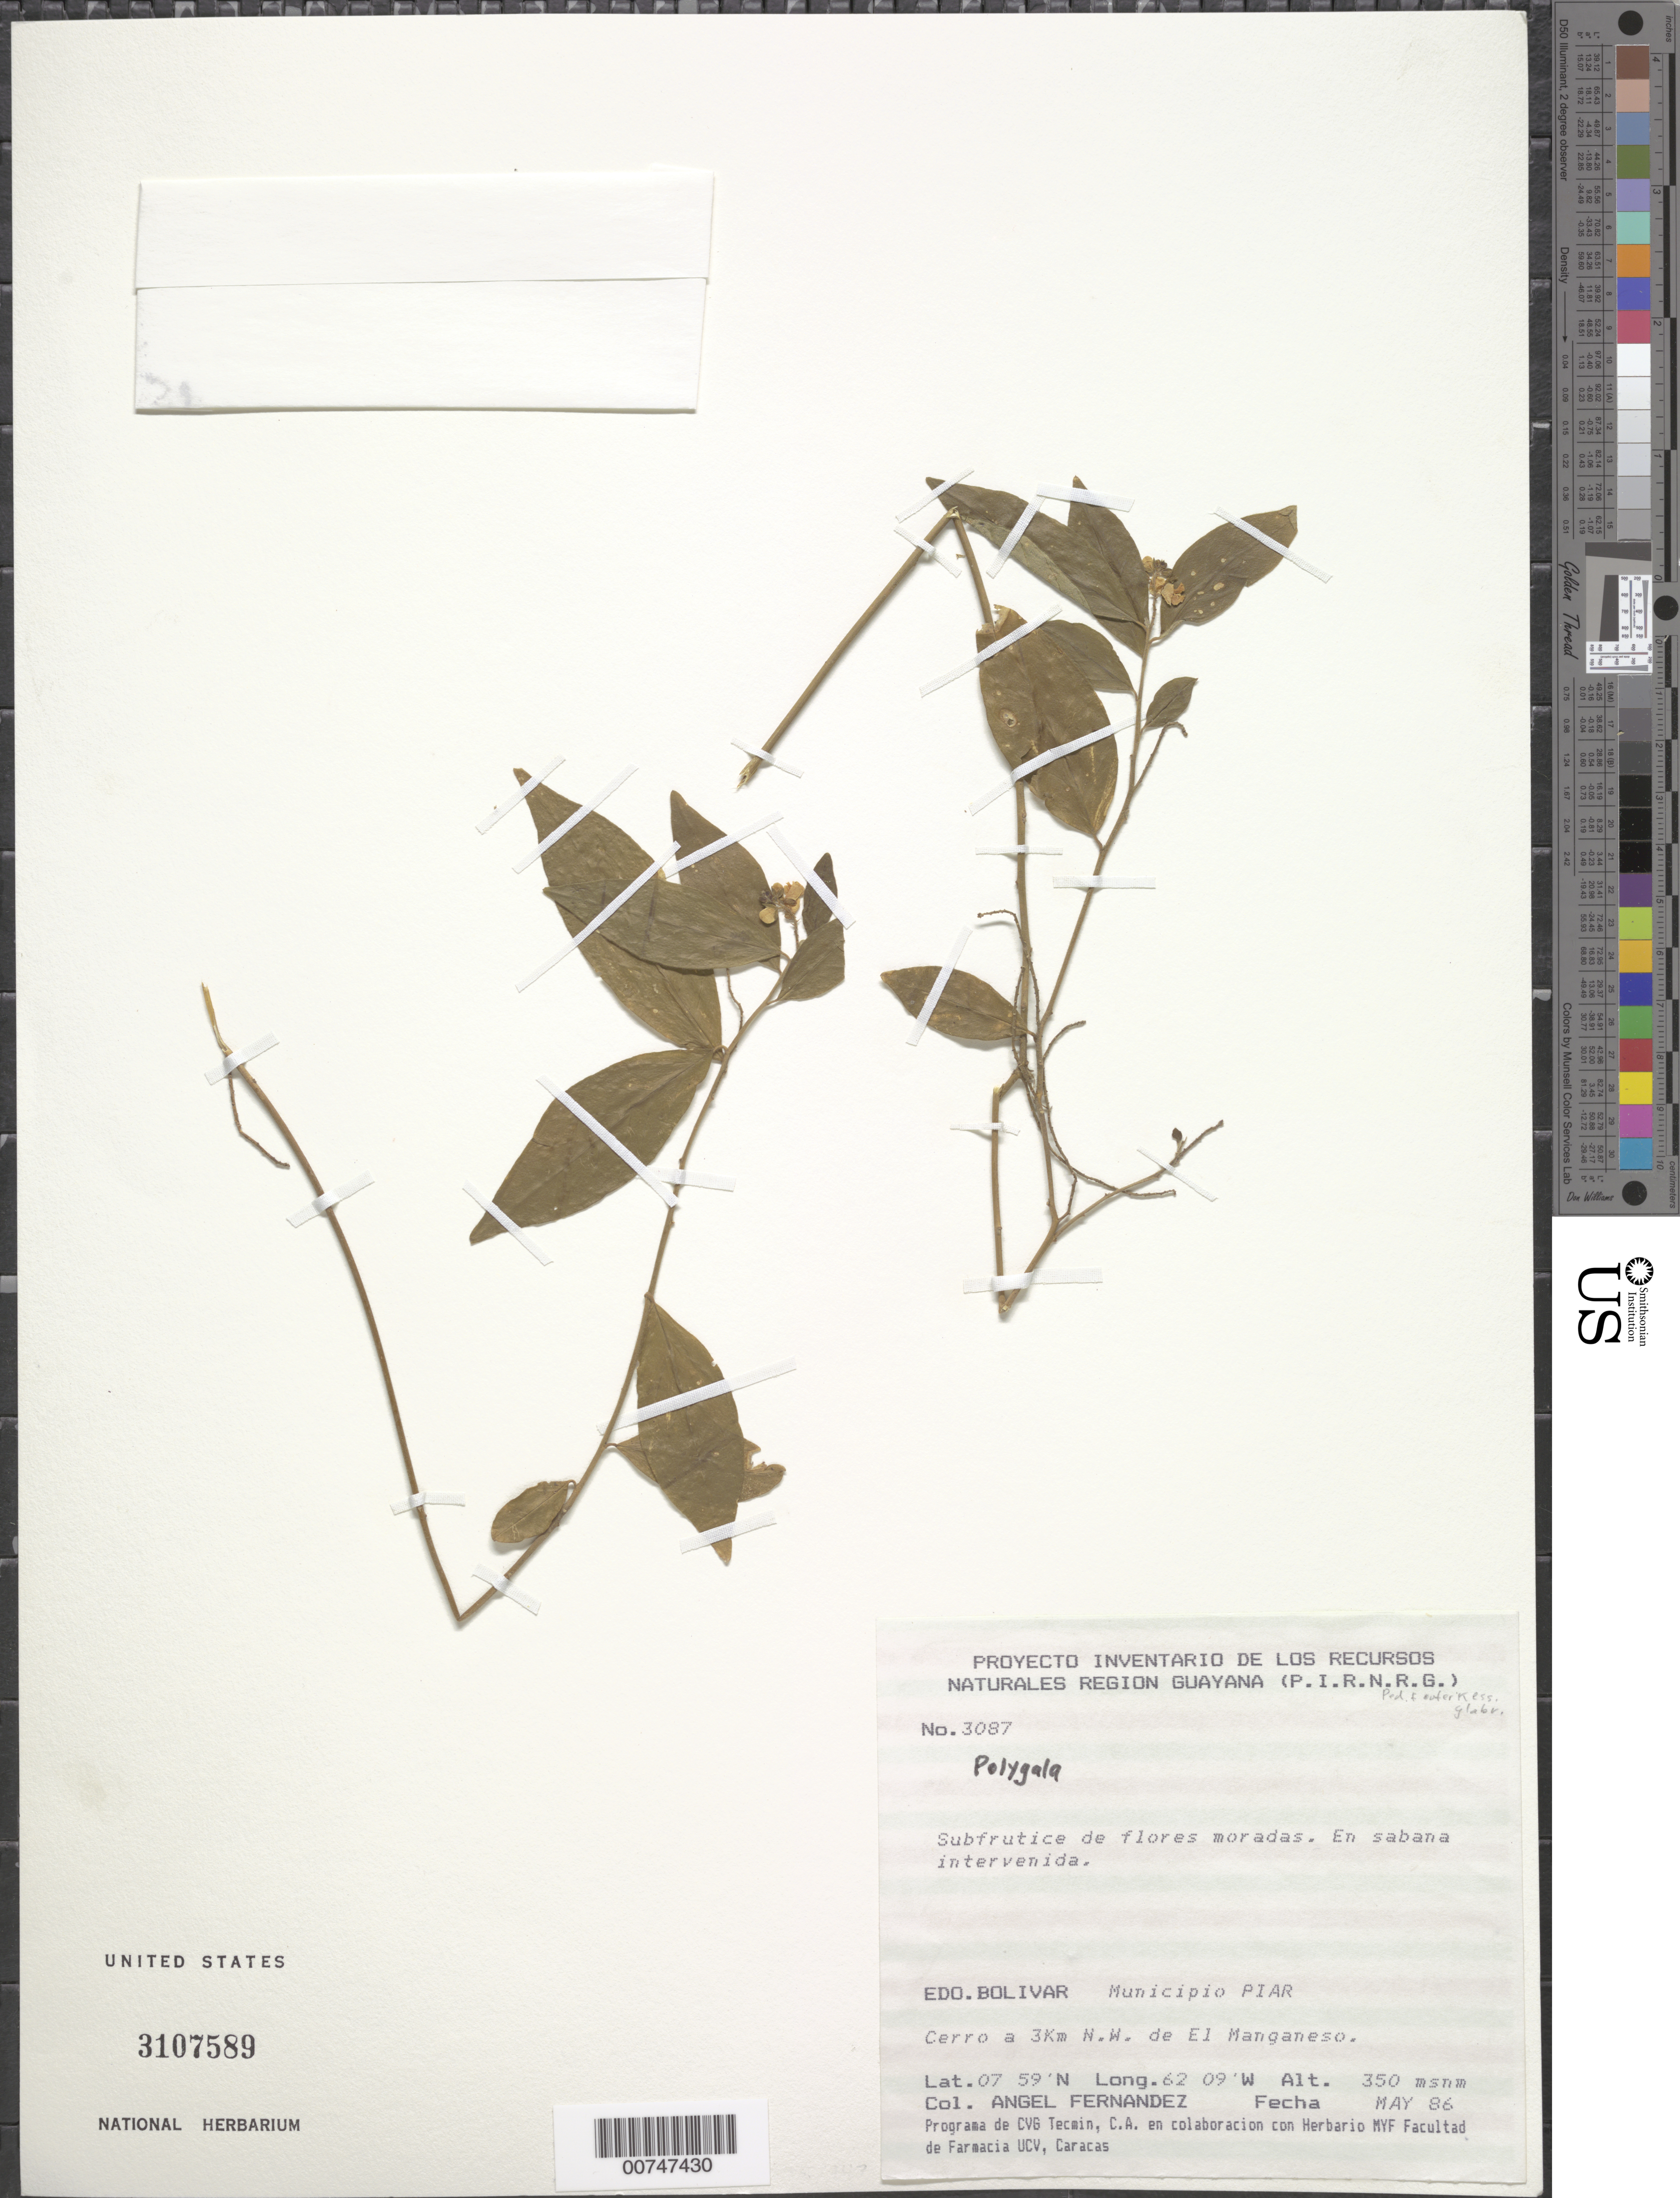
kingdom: Plantae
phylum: Tracheophyta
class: Magnoliopsida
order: Fabales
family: Polygalaceae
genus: Polygala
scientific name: Polygala longicaulis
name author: Kunth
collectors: A. Fernández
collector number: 3087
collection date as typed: May-86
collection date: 1986-05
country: Venezuela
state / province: Bolívar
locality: Mun. Piar, 3 km NW El Manganeso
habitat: Savanna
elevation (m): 350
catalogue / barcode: US 3107589